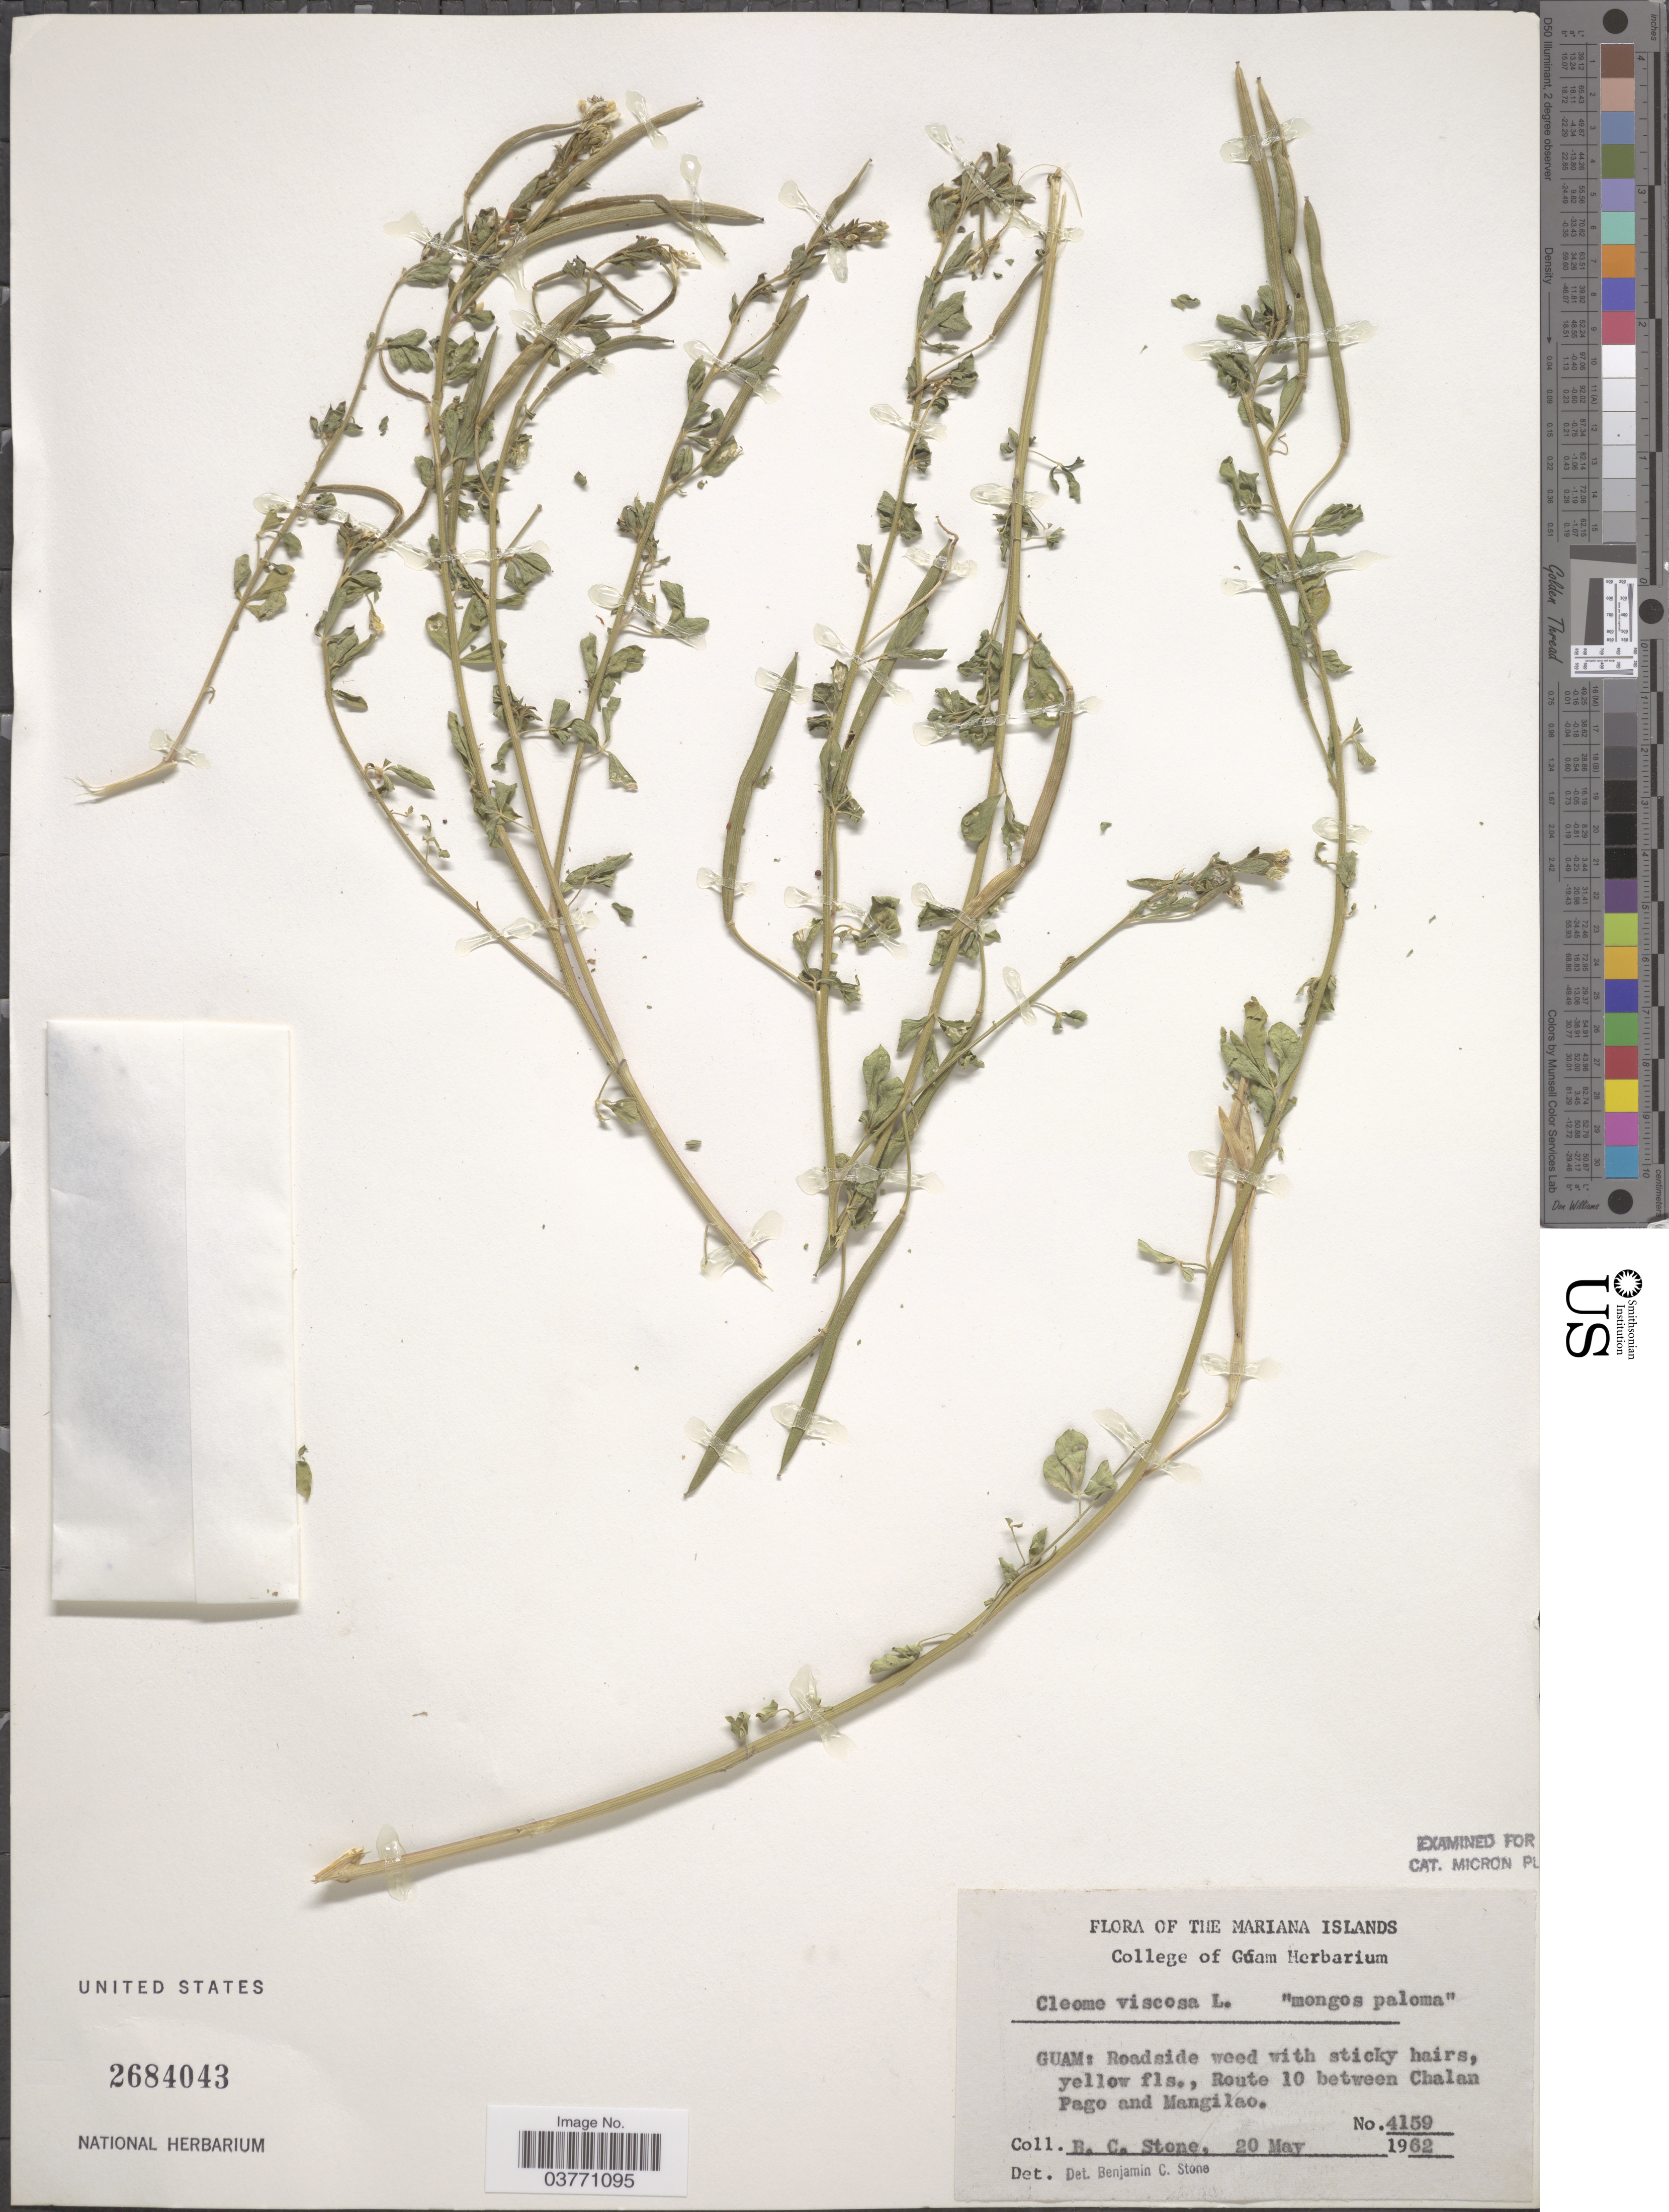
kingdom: Plantae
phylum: Tracheophyta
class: Magnoliopsida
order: Brassicales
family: Cleomaceae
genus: Arivela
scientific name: Arivela viscosa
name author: (L.) Raf.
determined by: Wagner, W. L., (BOT), Smithsonian Institution - National Museum of Natural History (UNITED STATES)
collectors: B. C. Stone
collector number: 4159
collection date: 1962-05-20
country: Guam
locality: The Mariana Islands. Guam: Route 10 between Chalan Pago and Mangilao.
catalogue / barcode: US 2684043